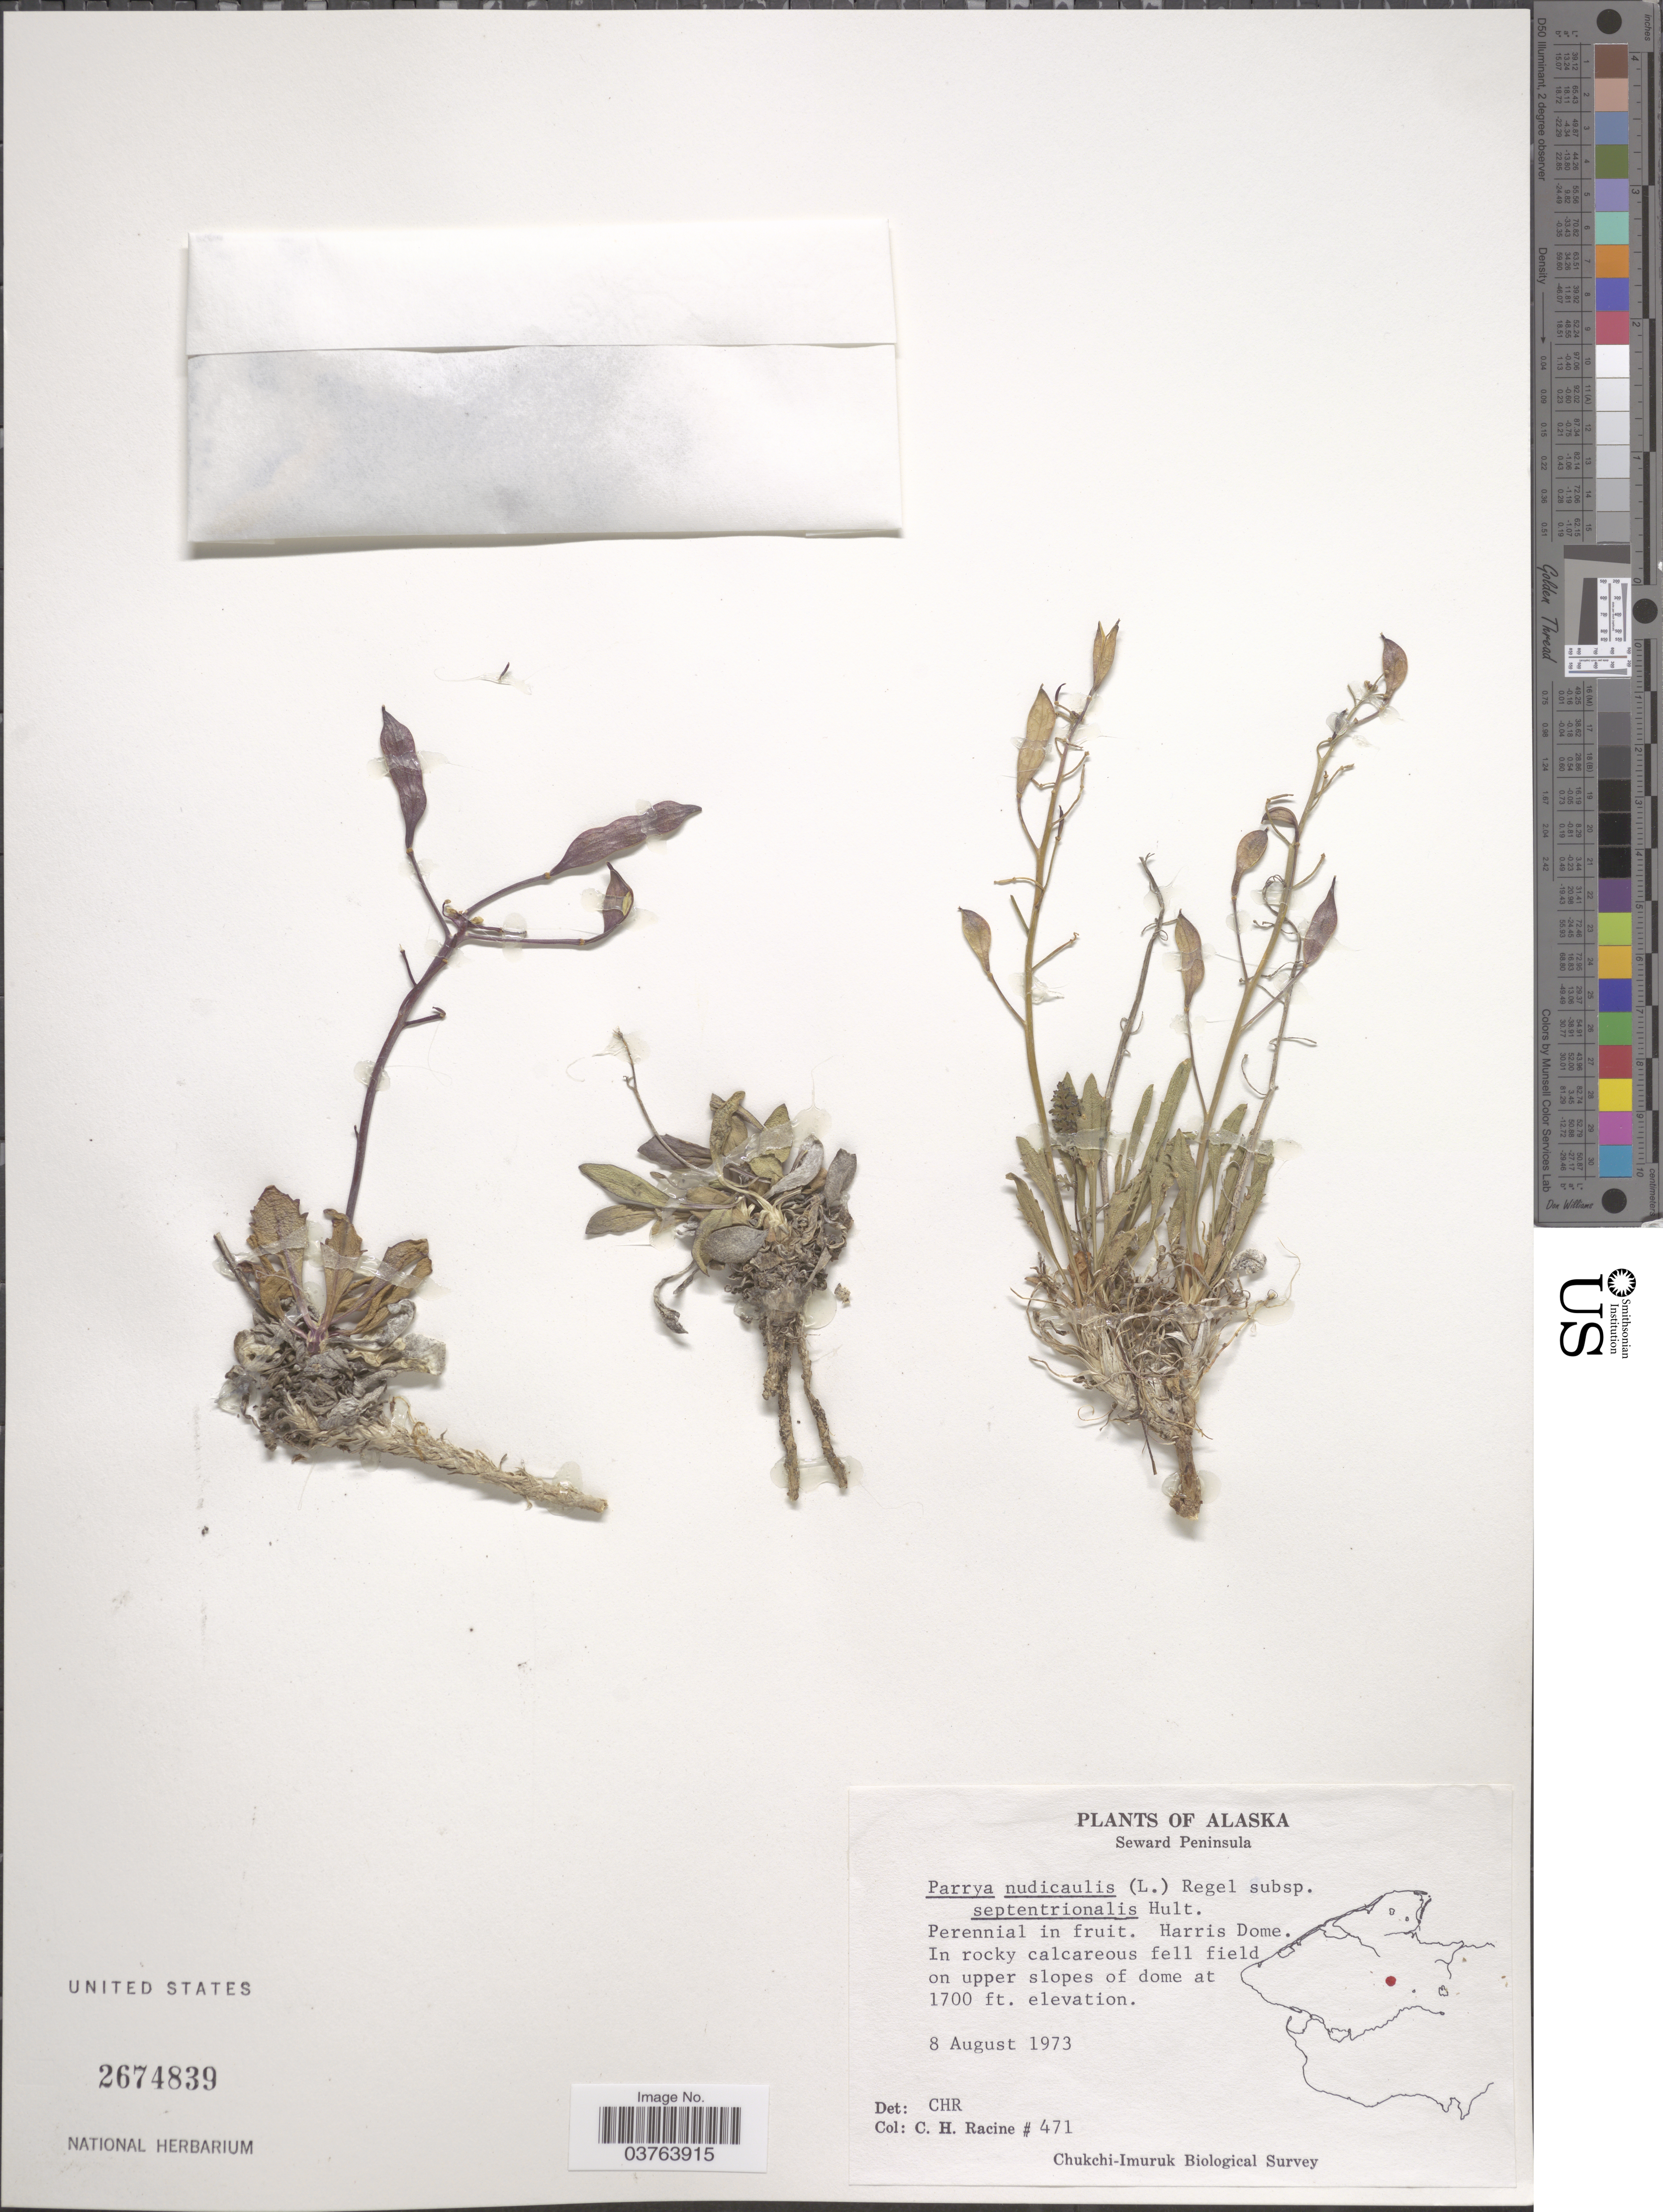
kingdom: Plantae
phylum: Tracheophyta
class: Magnoliopsida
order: Brassicales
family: Brassicaceae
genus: Parrya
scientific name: Parrya nudicaulis subsp. septentrionalis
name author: Hultén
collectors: C. Racine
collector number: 471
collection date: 1973-08-08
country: United States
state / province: Alaska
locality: Seward Peninsula. Harris Dome.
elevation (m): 518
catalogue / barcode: US 2674839